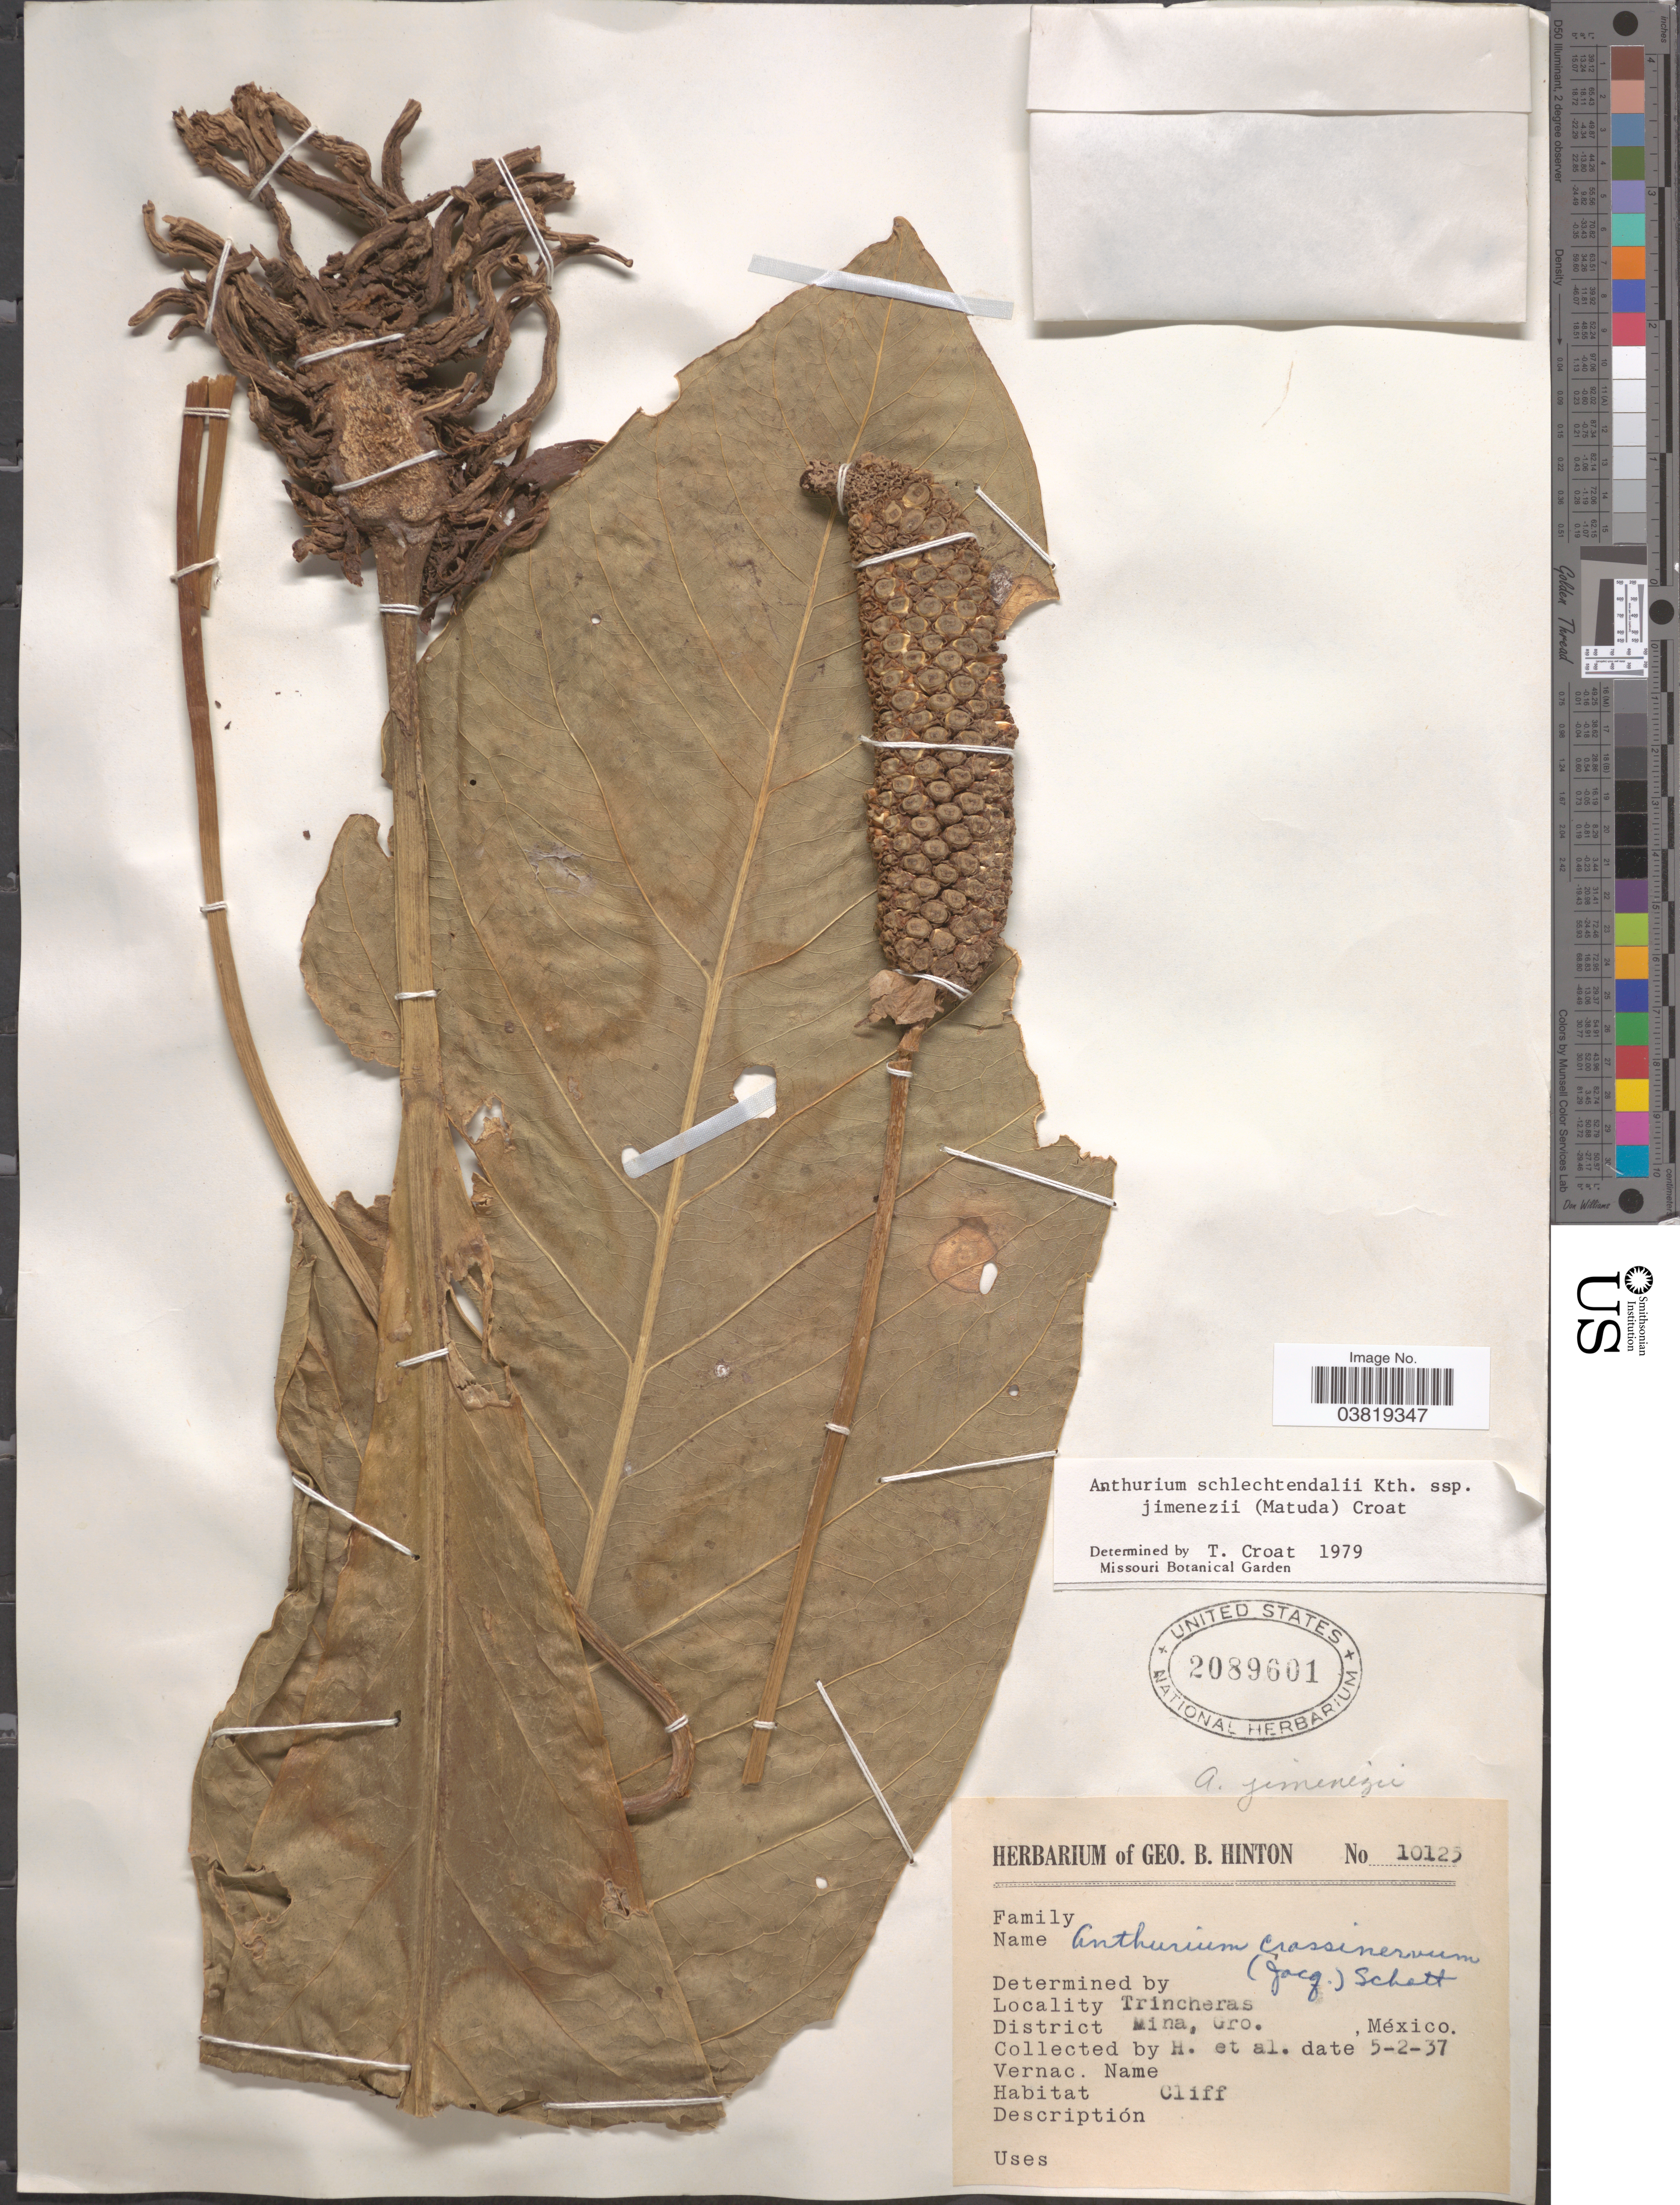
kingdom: Plantae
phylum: Tracheophyta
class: Liliopsida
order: Alismatales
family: Araceae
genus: Anthurium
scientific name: Anthurium schlechtendalii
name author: Kunth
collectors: G. B. Hinton & et al.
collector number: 10125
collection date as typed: Transcribed d/m/y: 5/2/37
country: Mexico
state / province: Guerrero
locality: Trincheras. District Mina.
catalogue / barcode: US 2089601